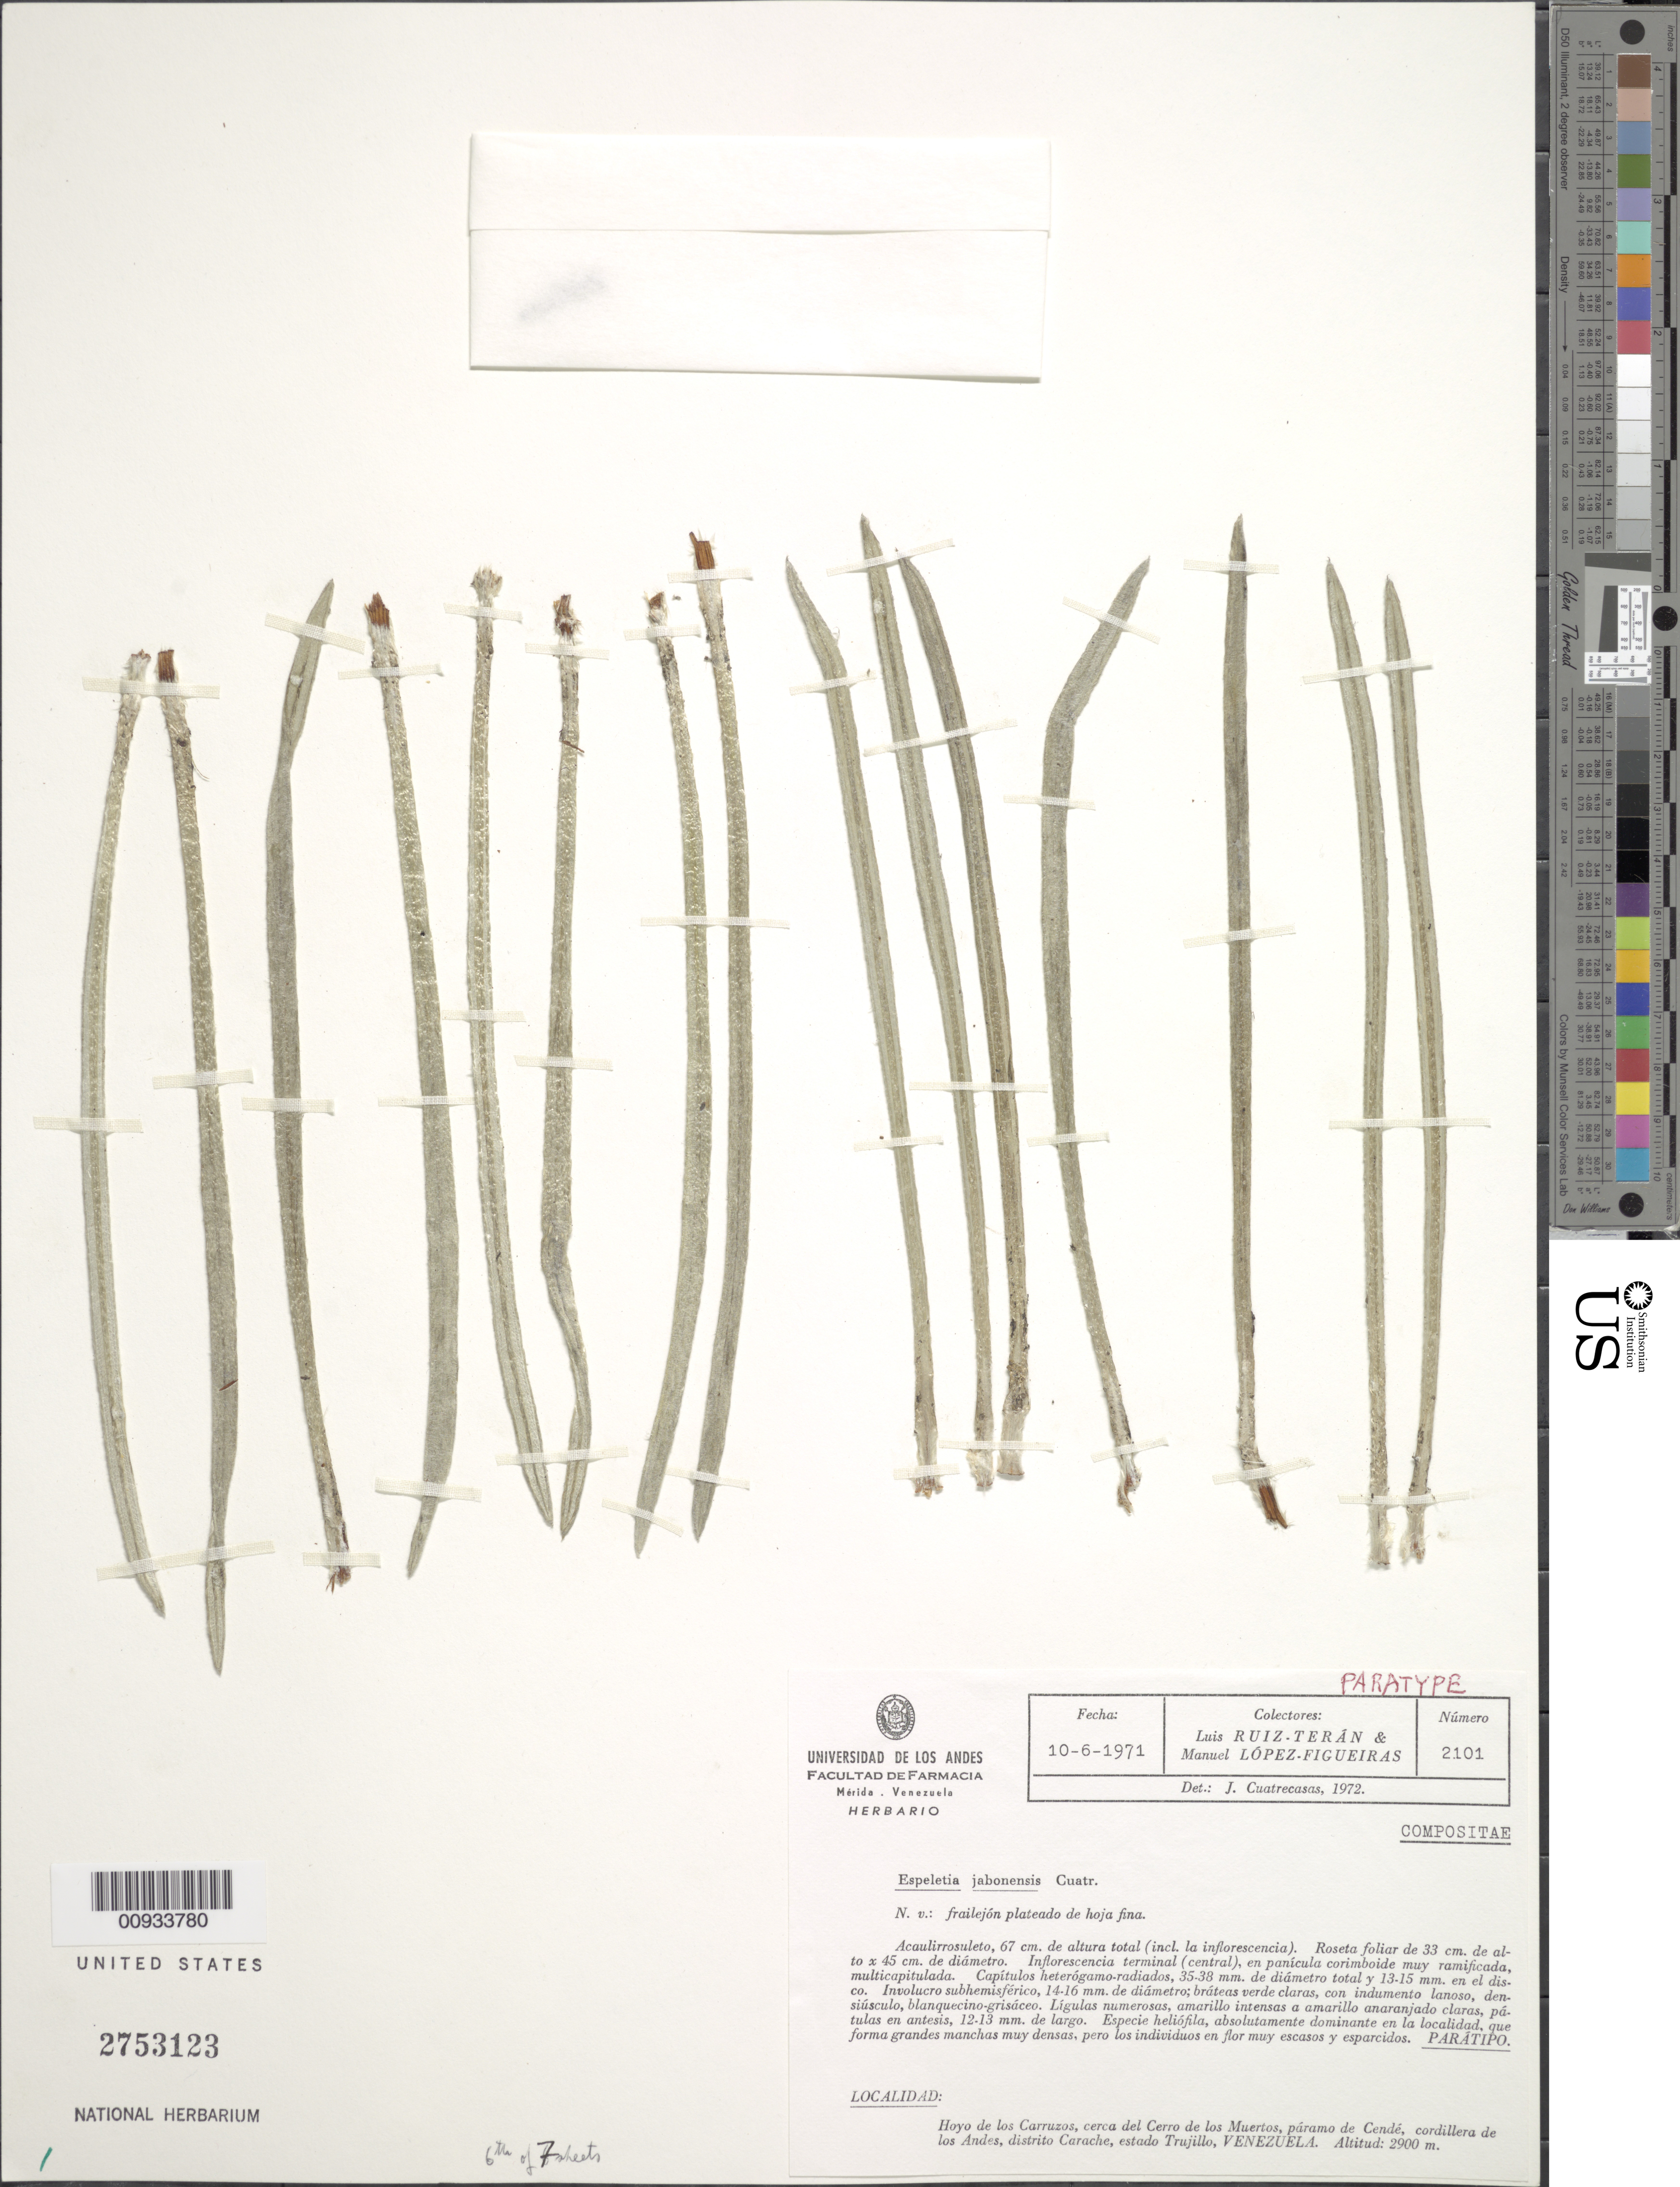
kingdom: Plantae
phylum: Tracheophyta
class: Magnoliopsida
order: Asterales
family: Asteraceae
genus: Ruilopezia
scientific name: Ruilopezia jabonensis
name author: (Cuatrec.) Cuatrec.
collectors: L. E. Ruíz-Terán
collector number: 2101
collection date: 1971-06-10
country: Venezuela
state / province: Trujillo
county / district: Carache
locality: Páramo de Cendé. Hoyo de los Carruzos, cerca del Cerro de los Muertos, páramo de Cendé, cordillera de los Andes.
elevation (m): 2900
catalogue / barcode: US 2752123